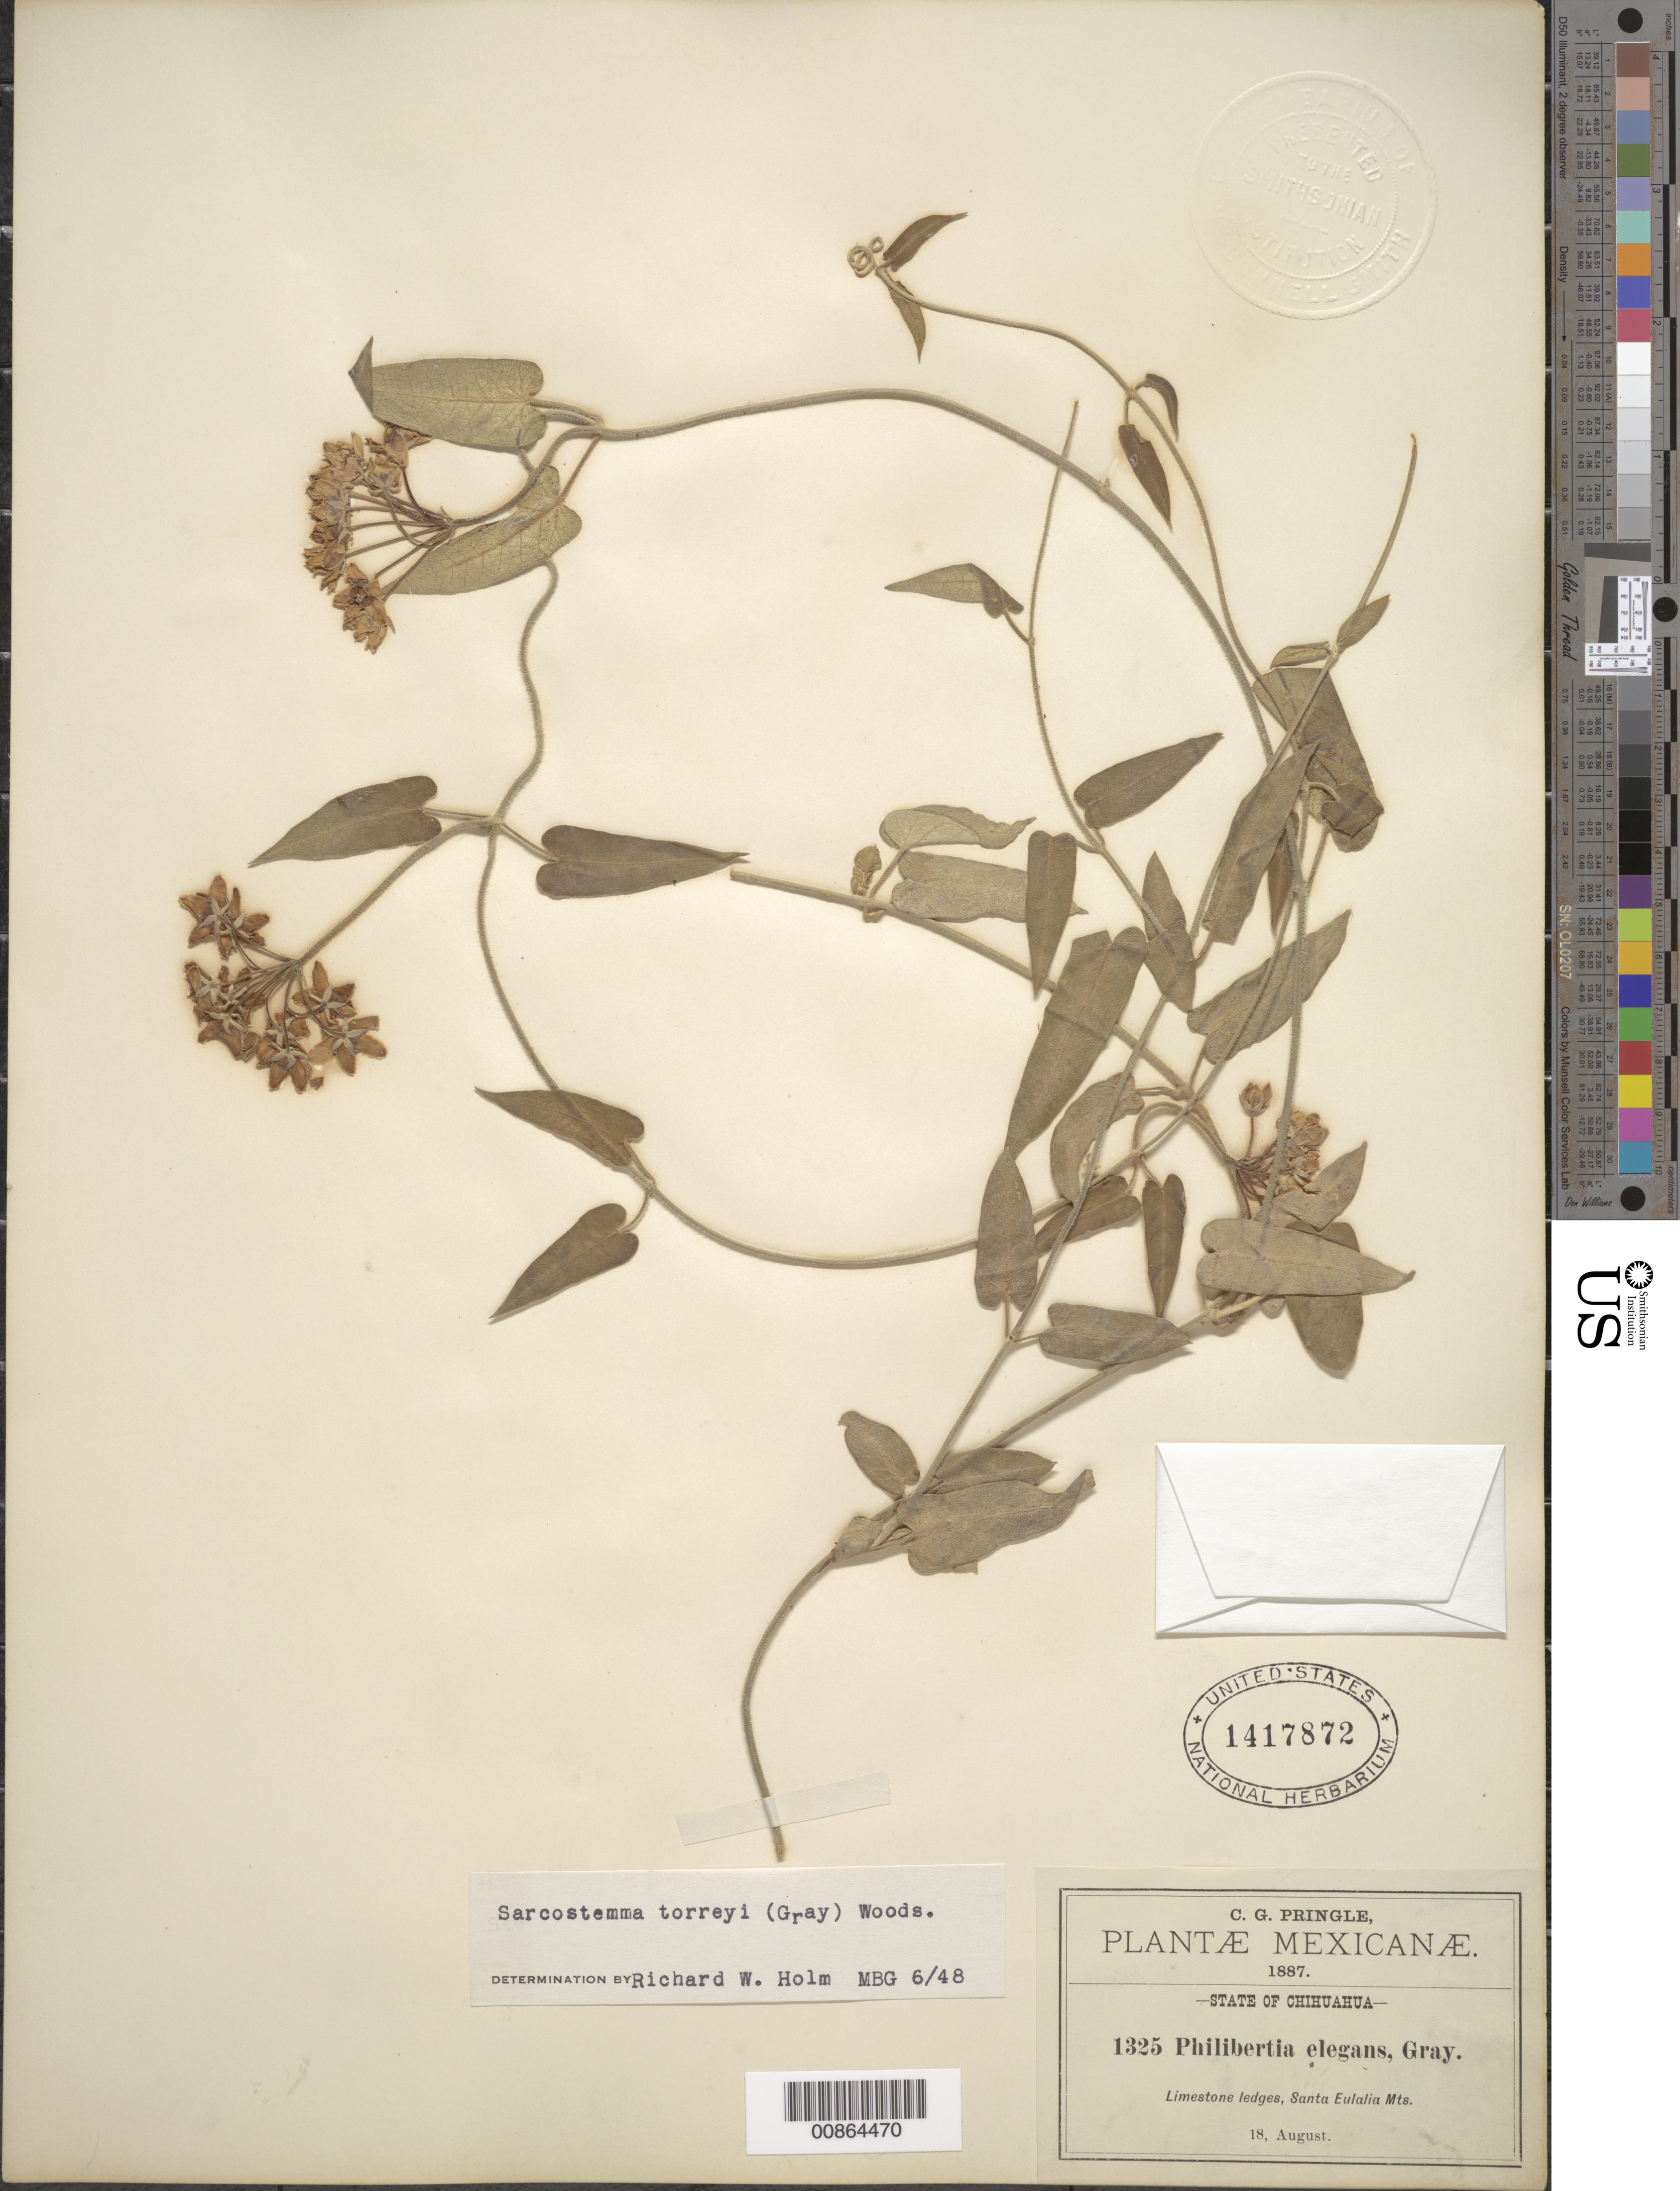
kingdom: Plantae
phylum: Tracheophyta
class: Magnoliopsida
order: Gentianales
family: Apocynaceae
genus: Sarcostemma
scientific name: Sarcostemma torreyi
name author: (A. Gray) Woodson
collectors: C. G. Pringle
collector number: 1325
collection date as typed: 18 Aug 1887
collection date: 1887-08-18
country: Mexico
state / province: Chihuahua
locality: Santa Eulalia Mountains.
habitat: Limestone ledges.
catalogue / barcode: US 1417872